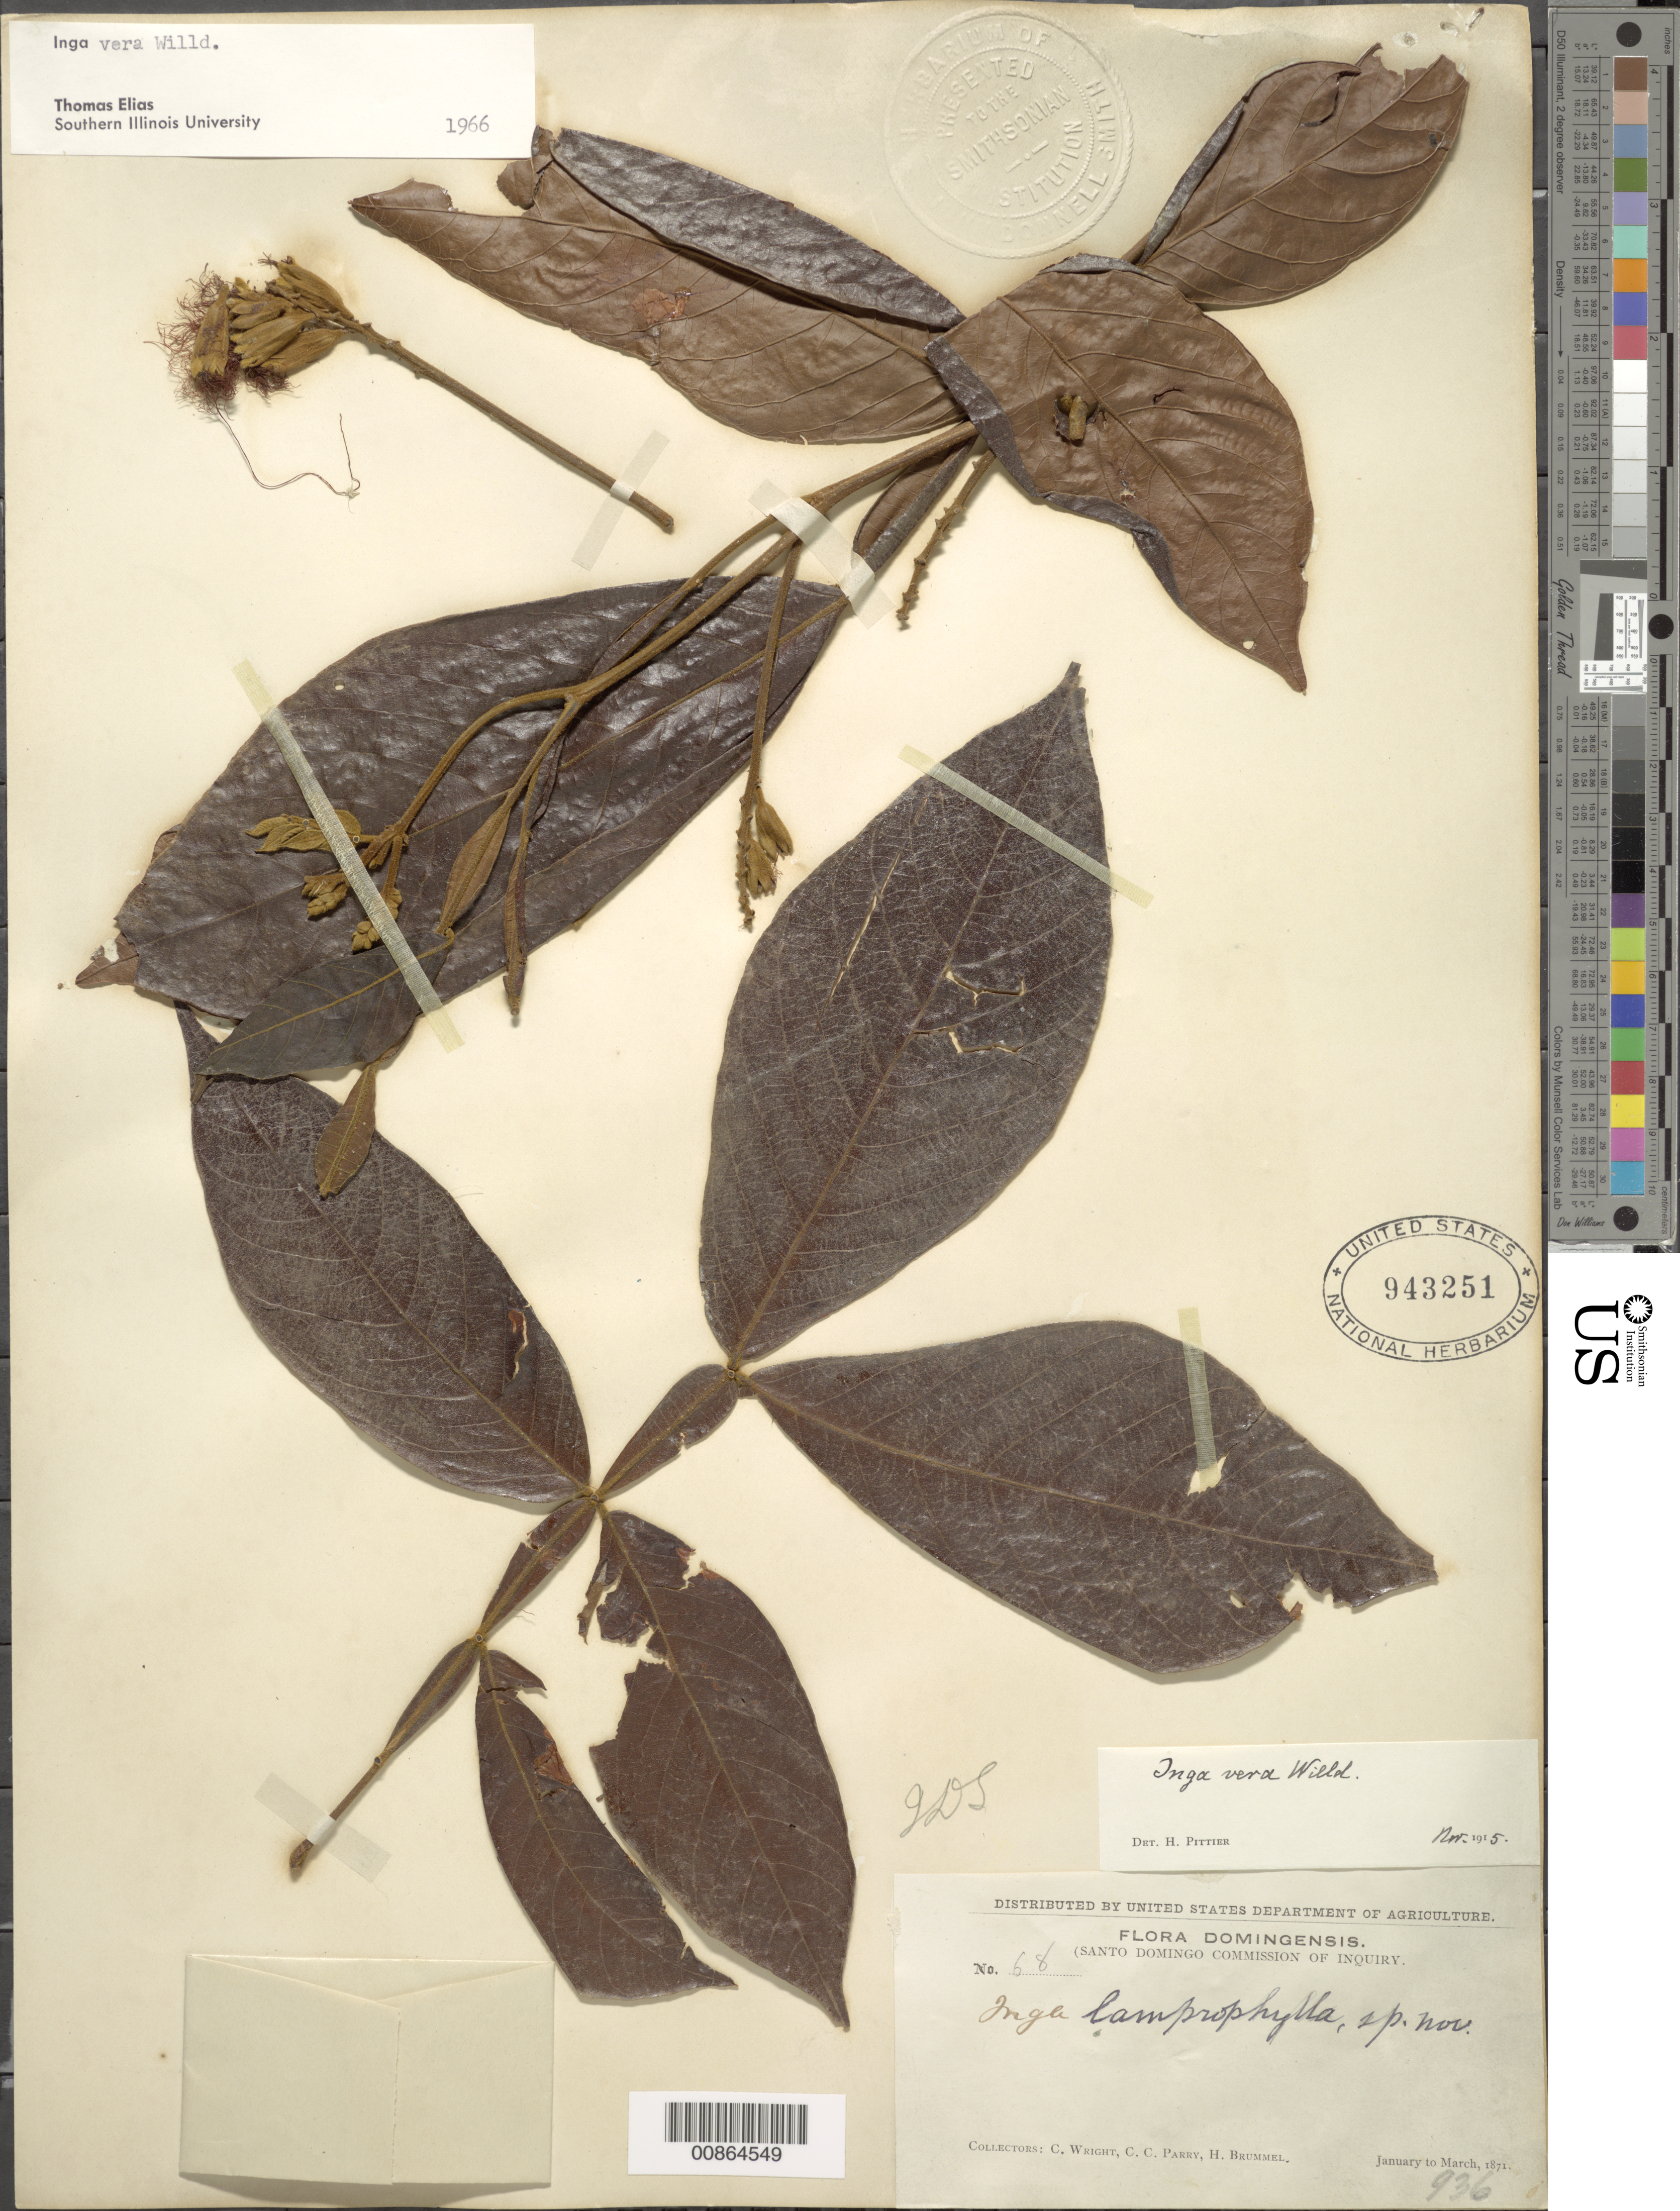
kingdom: Plantae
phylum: Tracheophyta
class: Magnoliopsida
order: Fabales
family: Fabaceae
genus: Inga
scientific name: Inga vera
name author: Willd.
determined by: Elias, T., (SIU), Southern Illinois University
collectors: C. Wright, C. C. Parry & H. Brummel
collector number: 68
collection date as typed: Jan 1871 to -- Mar 1871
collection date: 1871-01/1871-03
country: Dominican Republic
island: Hispaniola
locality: Dominican Republic.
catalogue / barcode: US 943251